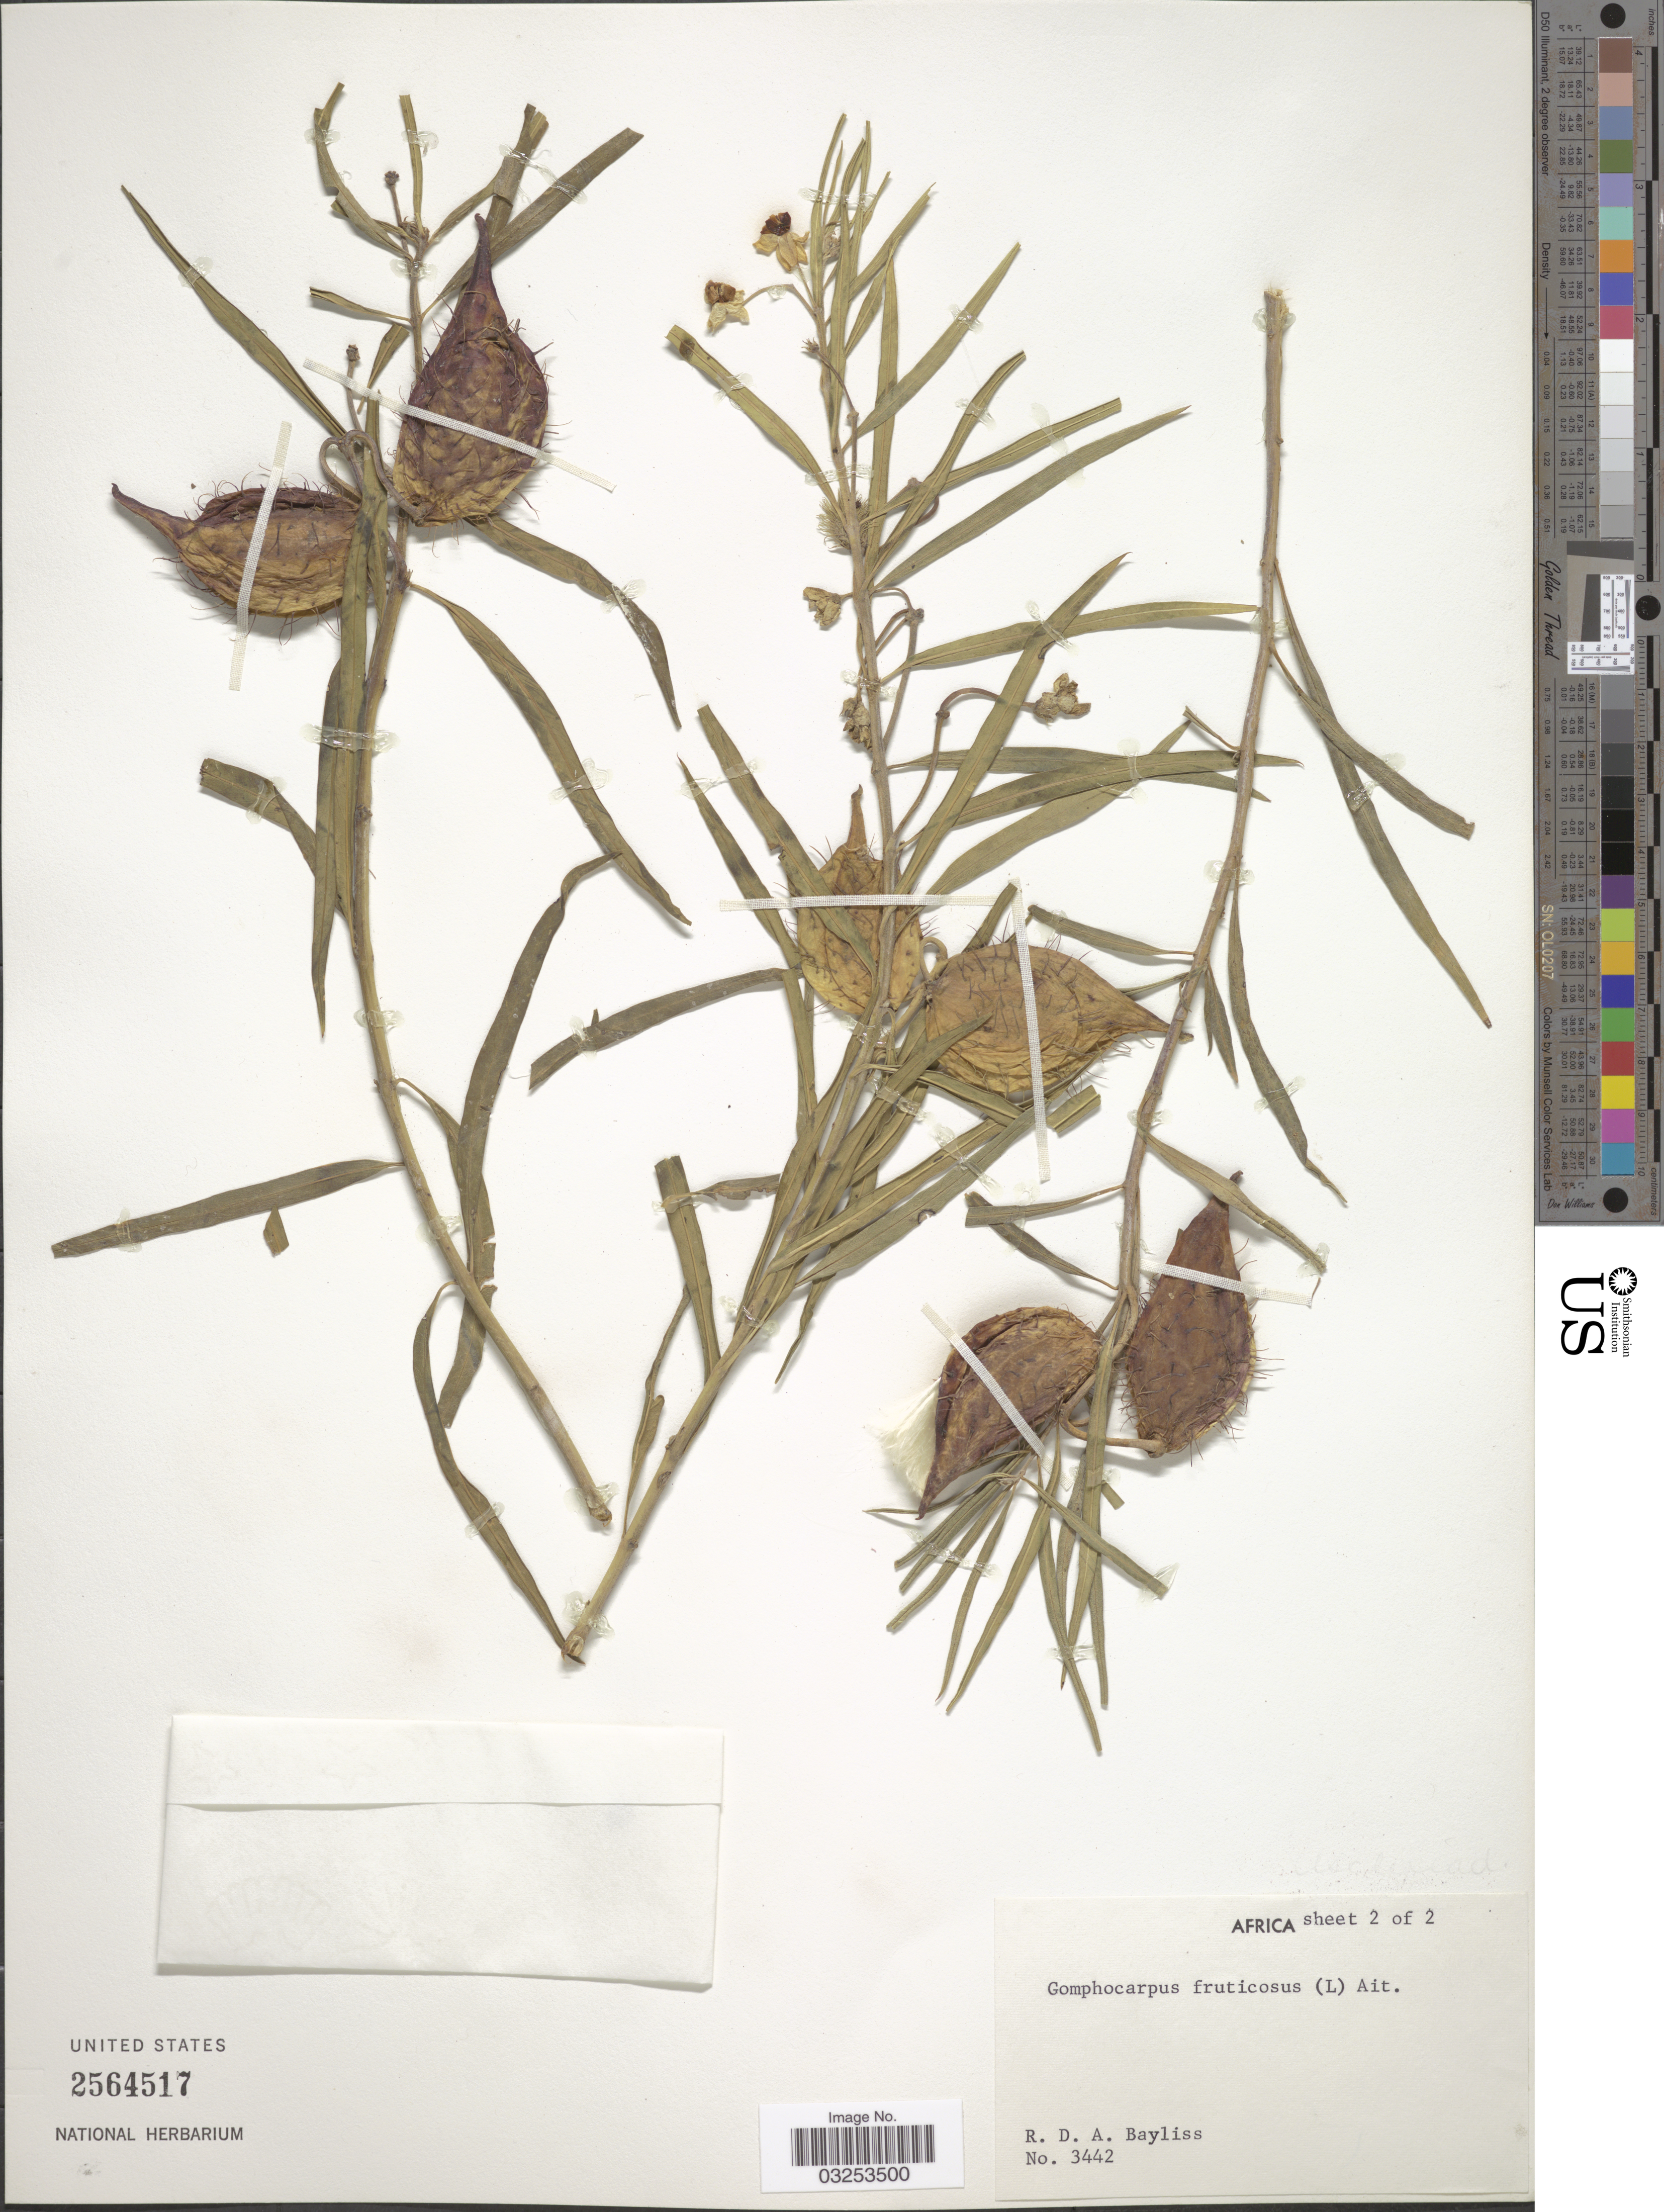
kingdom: Plantae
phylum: Tracheophyta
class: Magnoliopsida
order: Gentianales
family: Apocynaceae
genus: Gomphocarpus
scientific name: Gomphocarpus fruticosus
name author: (L.) W.T. Aiton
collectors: R. Bayliss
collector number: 3442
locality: Africa.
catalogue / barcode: US 2564517